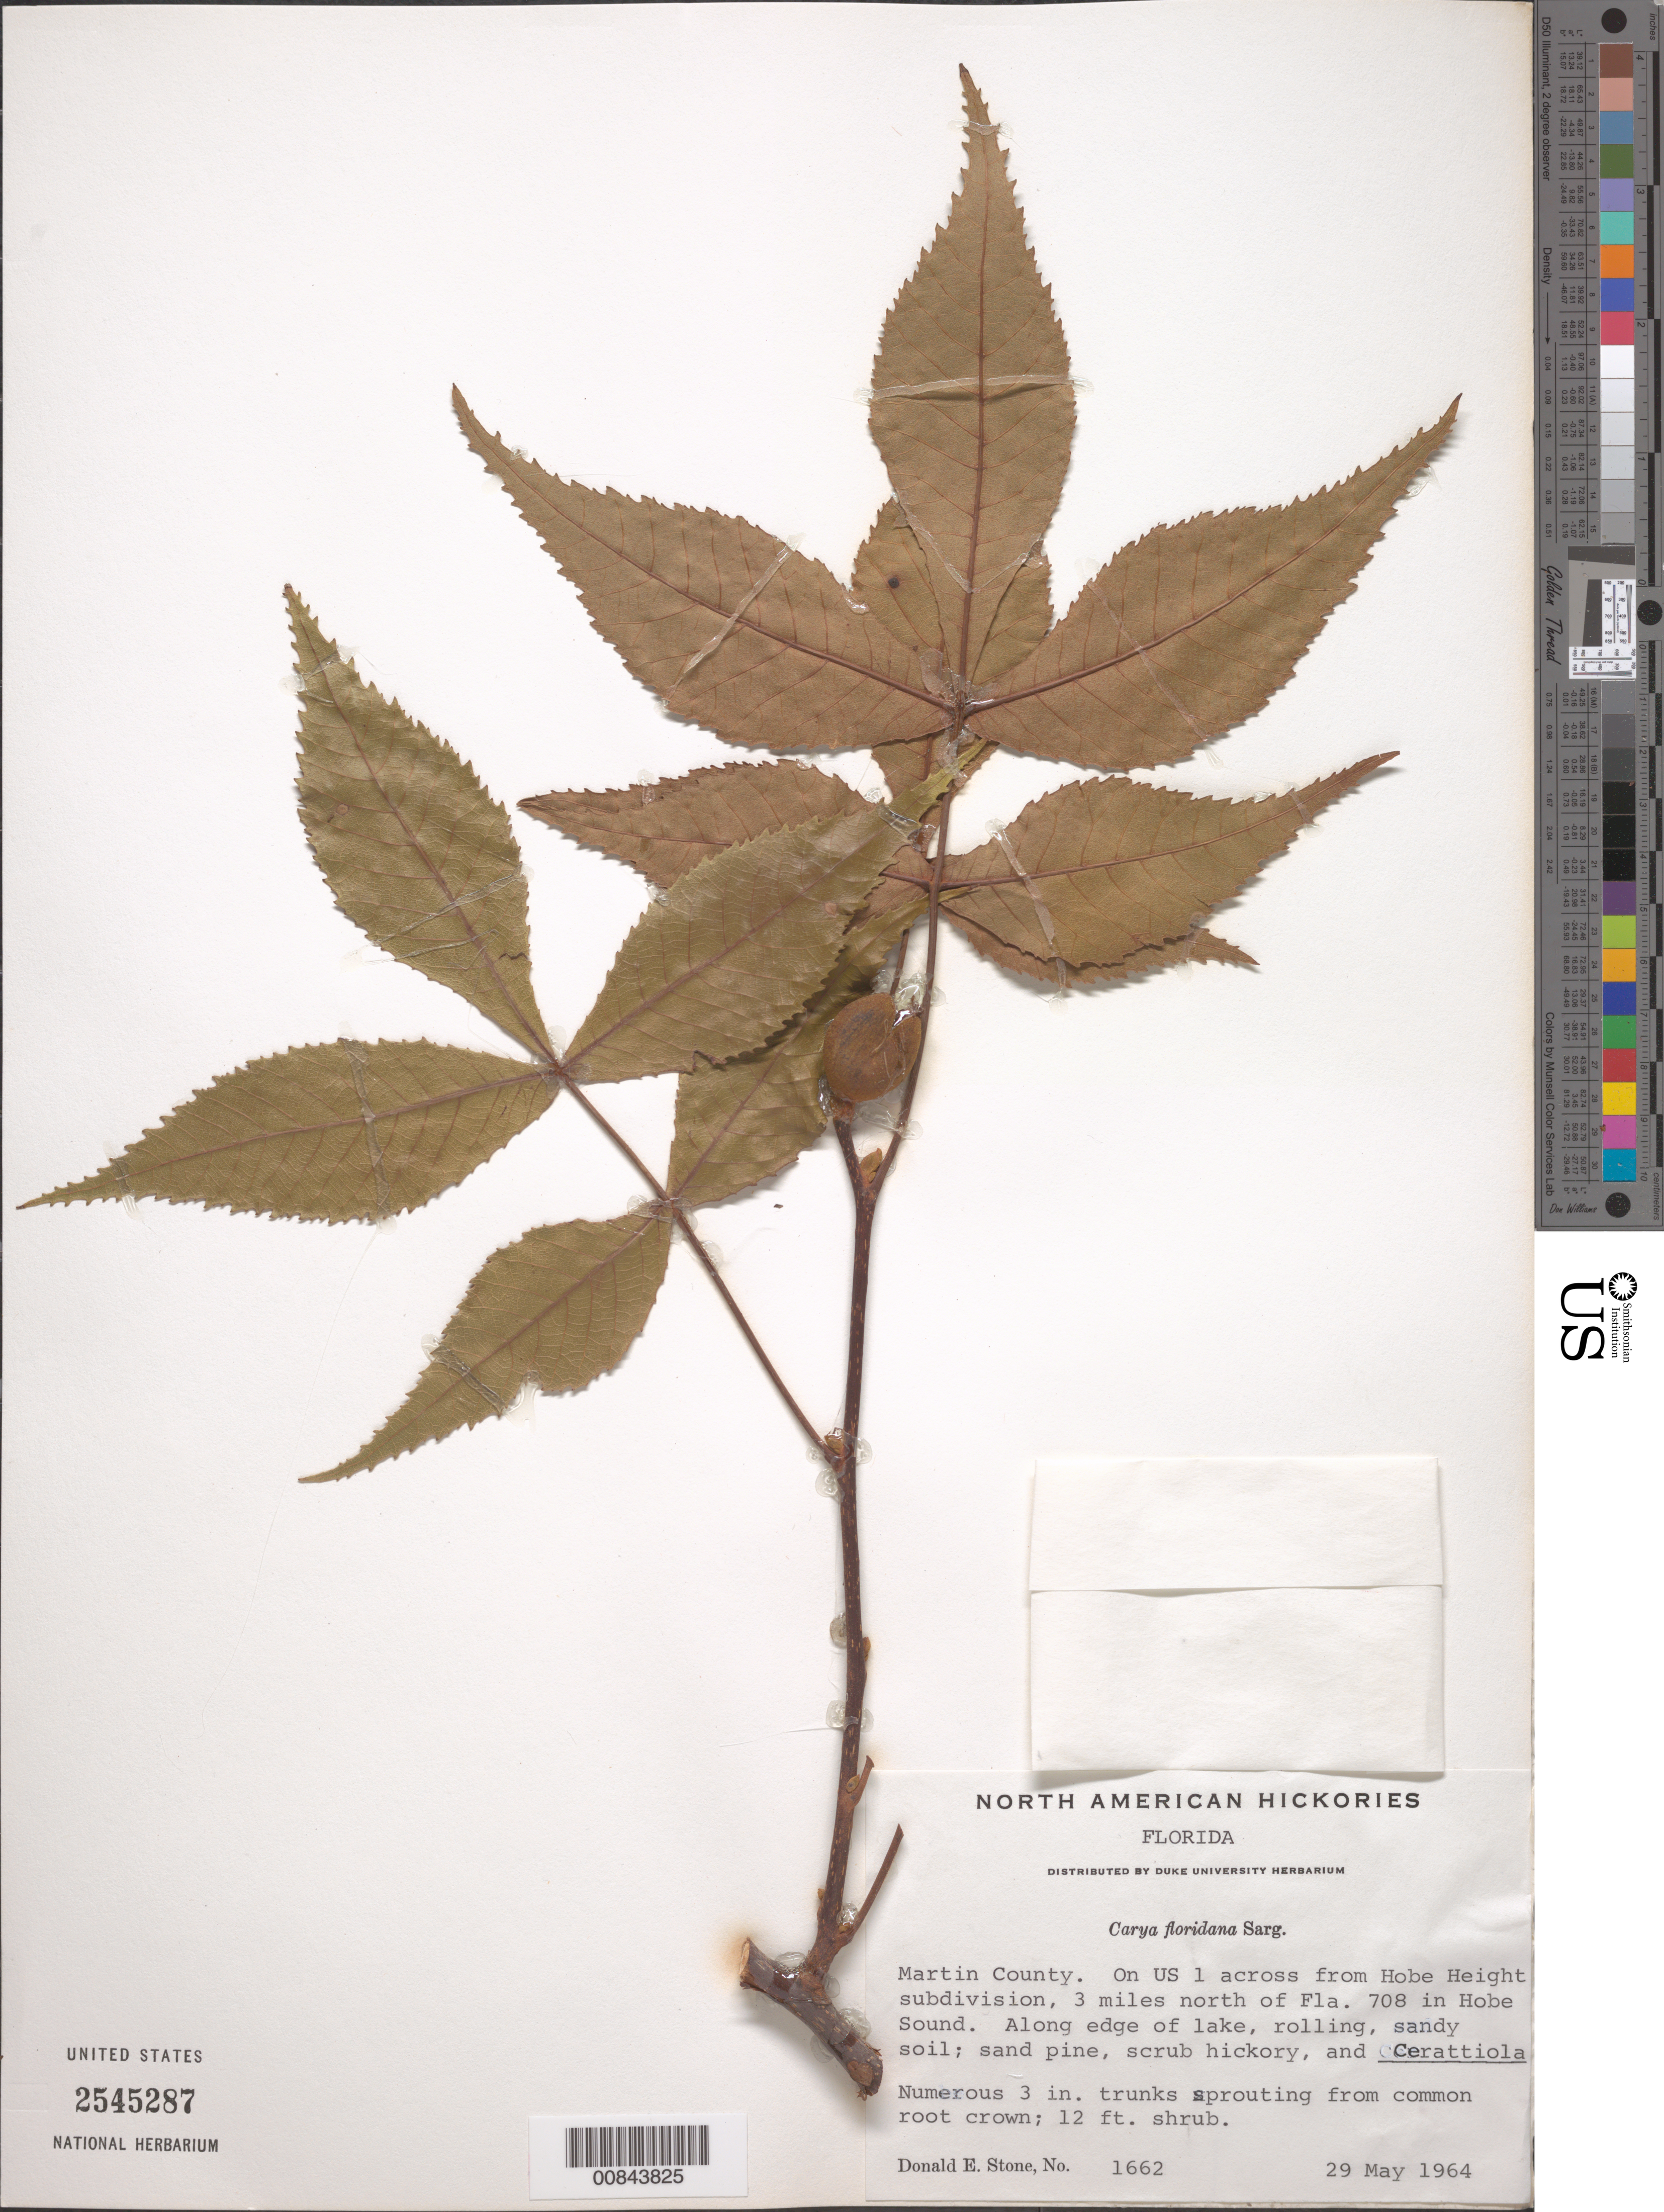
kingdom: Plantae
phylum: Tracheophyta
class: Magnoliopsida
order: Fagales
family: Juglandaceae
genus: Carya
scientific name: Carya floridana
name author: Sarg.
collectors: D. E. Stone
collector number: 1662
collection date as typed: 29 May 1964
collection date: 1964-05-29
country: United States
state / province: Florida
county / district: Martin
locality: Hobe Height subdivision, N of Hobe Sound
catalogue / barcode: US 2545287